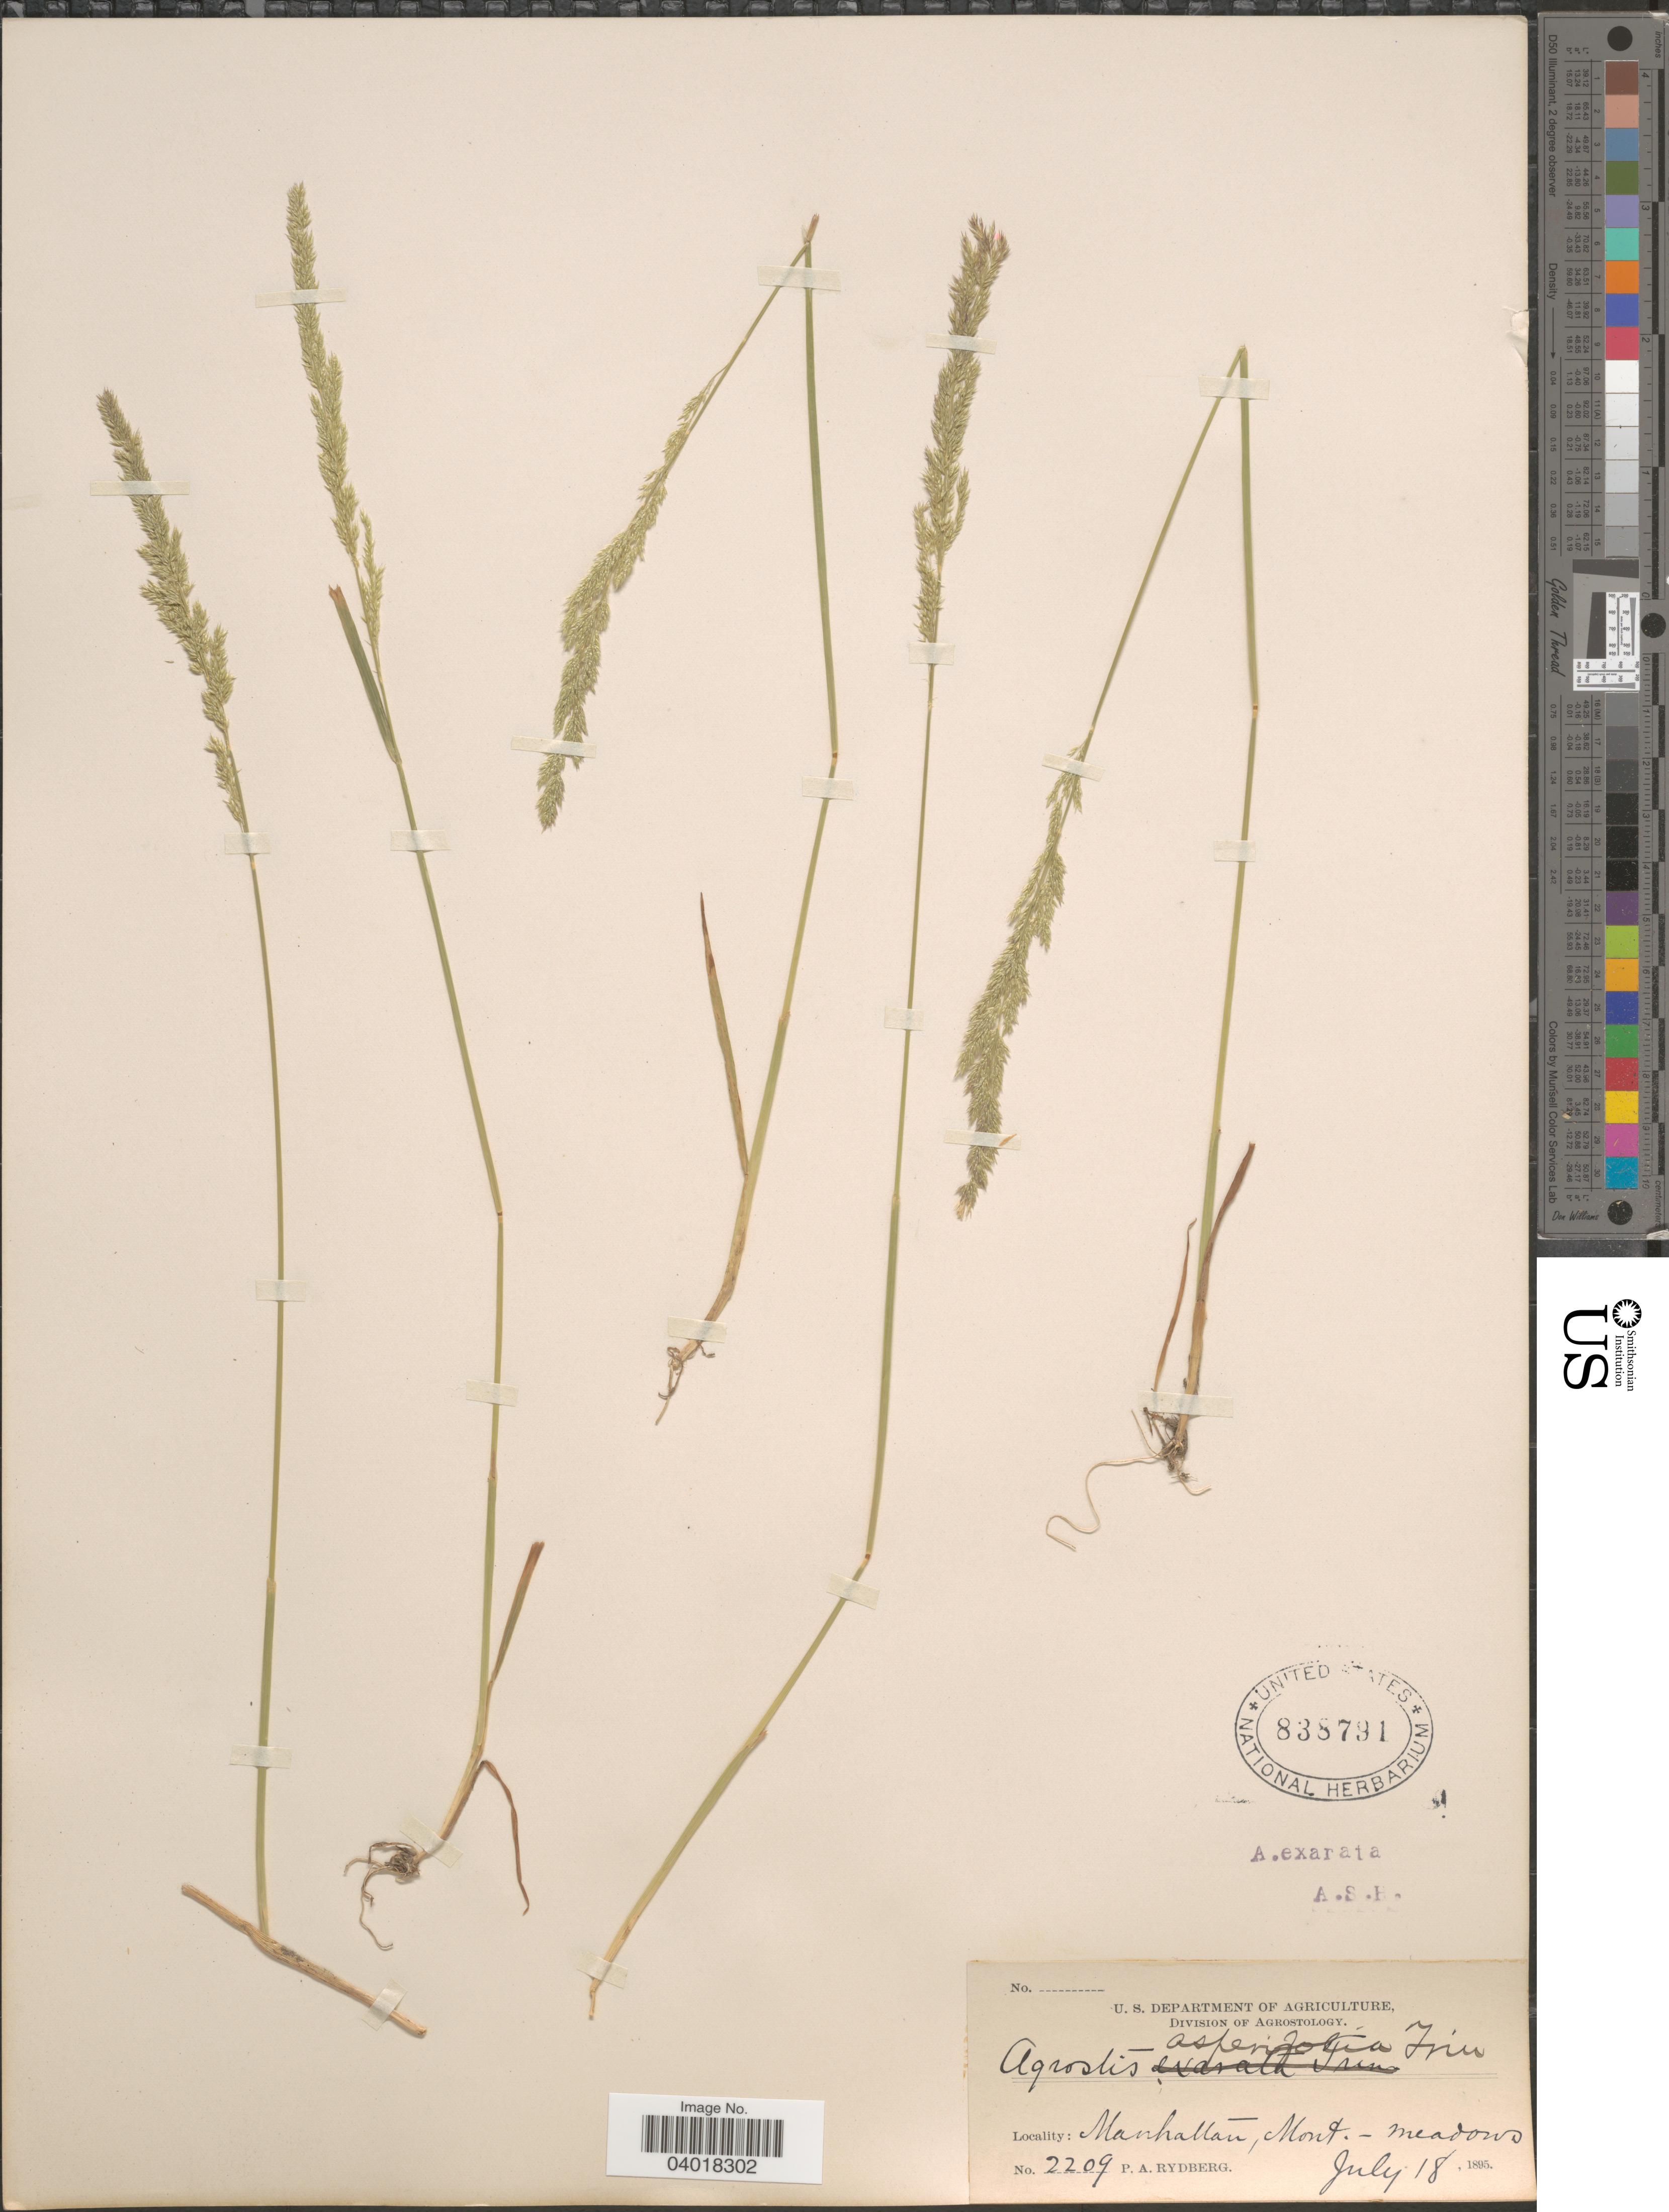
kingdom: Plantae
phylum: Tracheophyta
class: Liliopsida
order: Poales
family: Poaceae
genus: Agrostis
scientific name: Agrostis exarata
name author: Trin.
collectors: P. A. Rydberg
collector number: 2209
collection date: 1895-07-18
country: United States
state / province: Montana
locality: Manhattan.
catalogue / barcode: US 838791